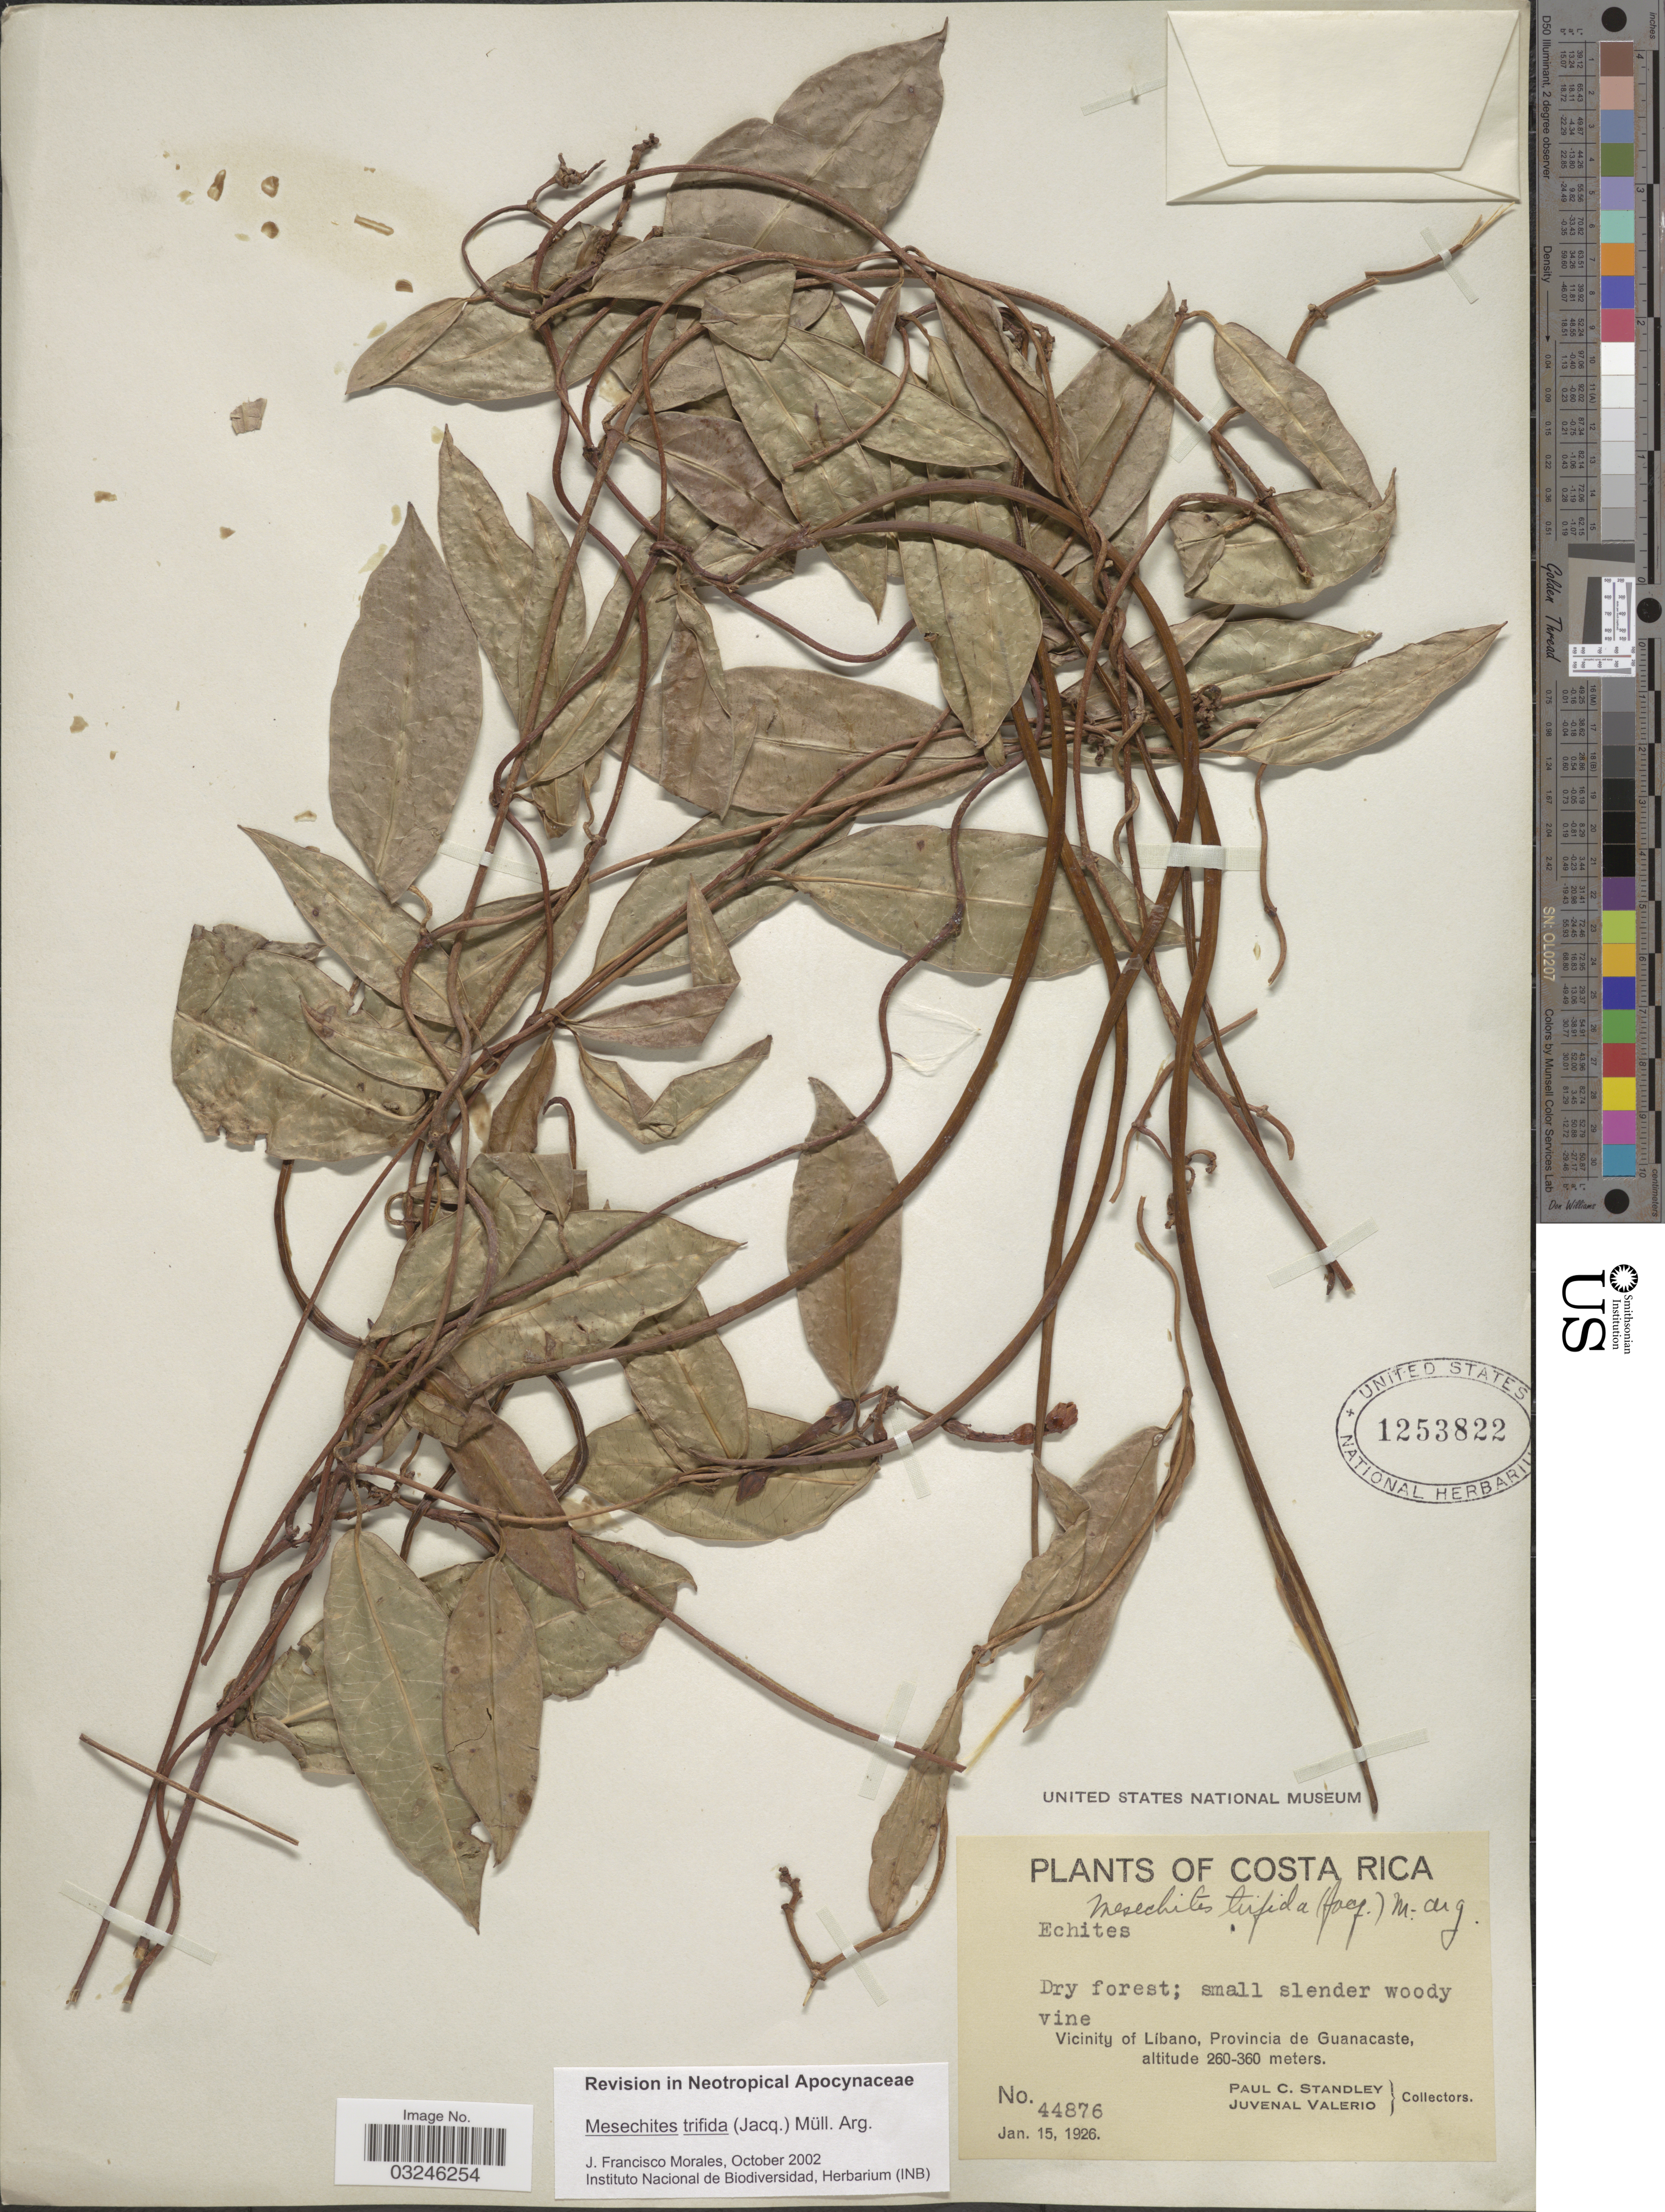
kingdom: Plantae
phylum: Tracheophyta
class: Magnoliopsida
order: Gentianales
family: Apocynaceae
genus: Mesechites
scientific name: Mesechites trifidus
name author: (Jacq.) Müll. Arg.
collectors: P. C. Standley & J. Valerio R.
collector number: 44876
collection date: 1926-01-15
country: Costa Rica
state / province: Guanacaste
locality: Vicinity of Libano.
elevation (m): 260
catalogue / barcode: US 1253822